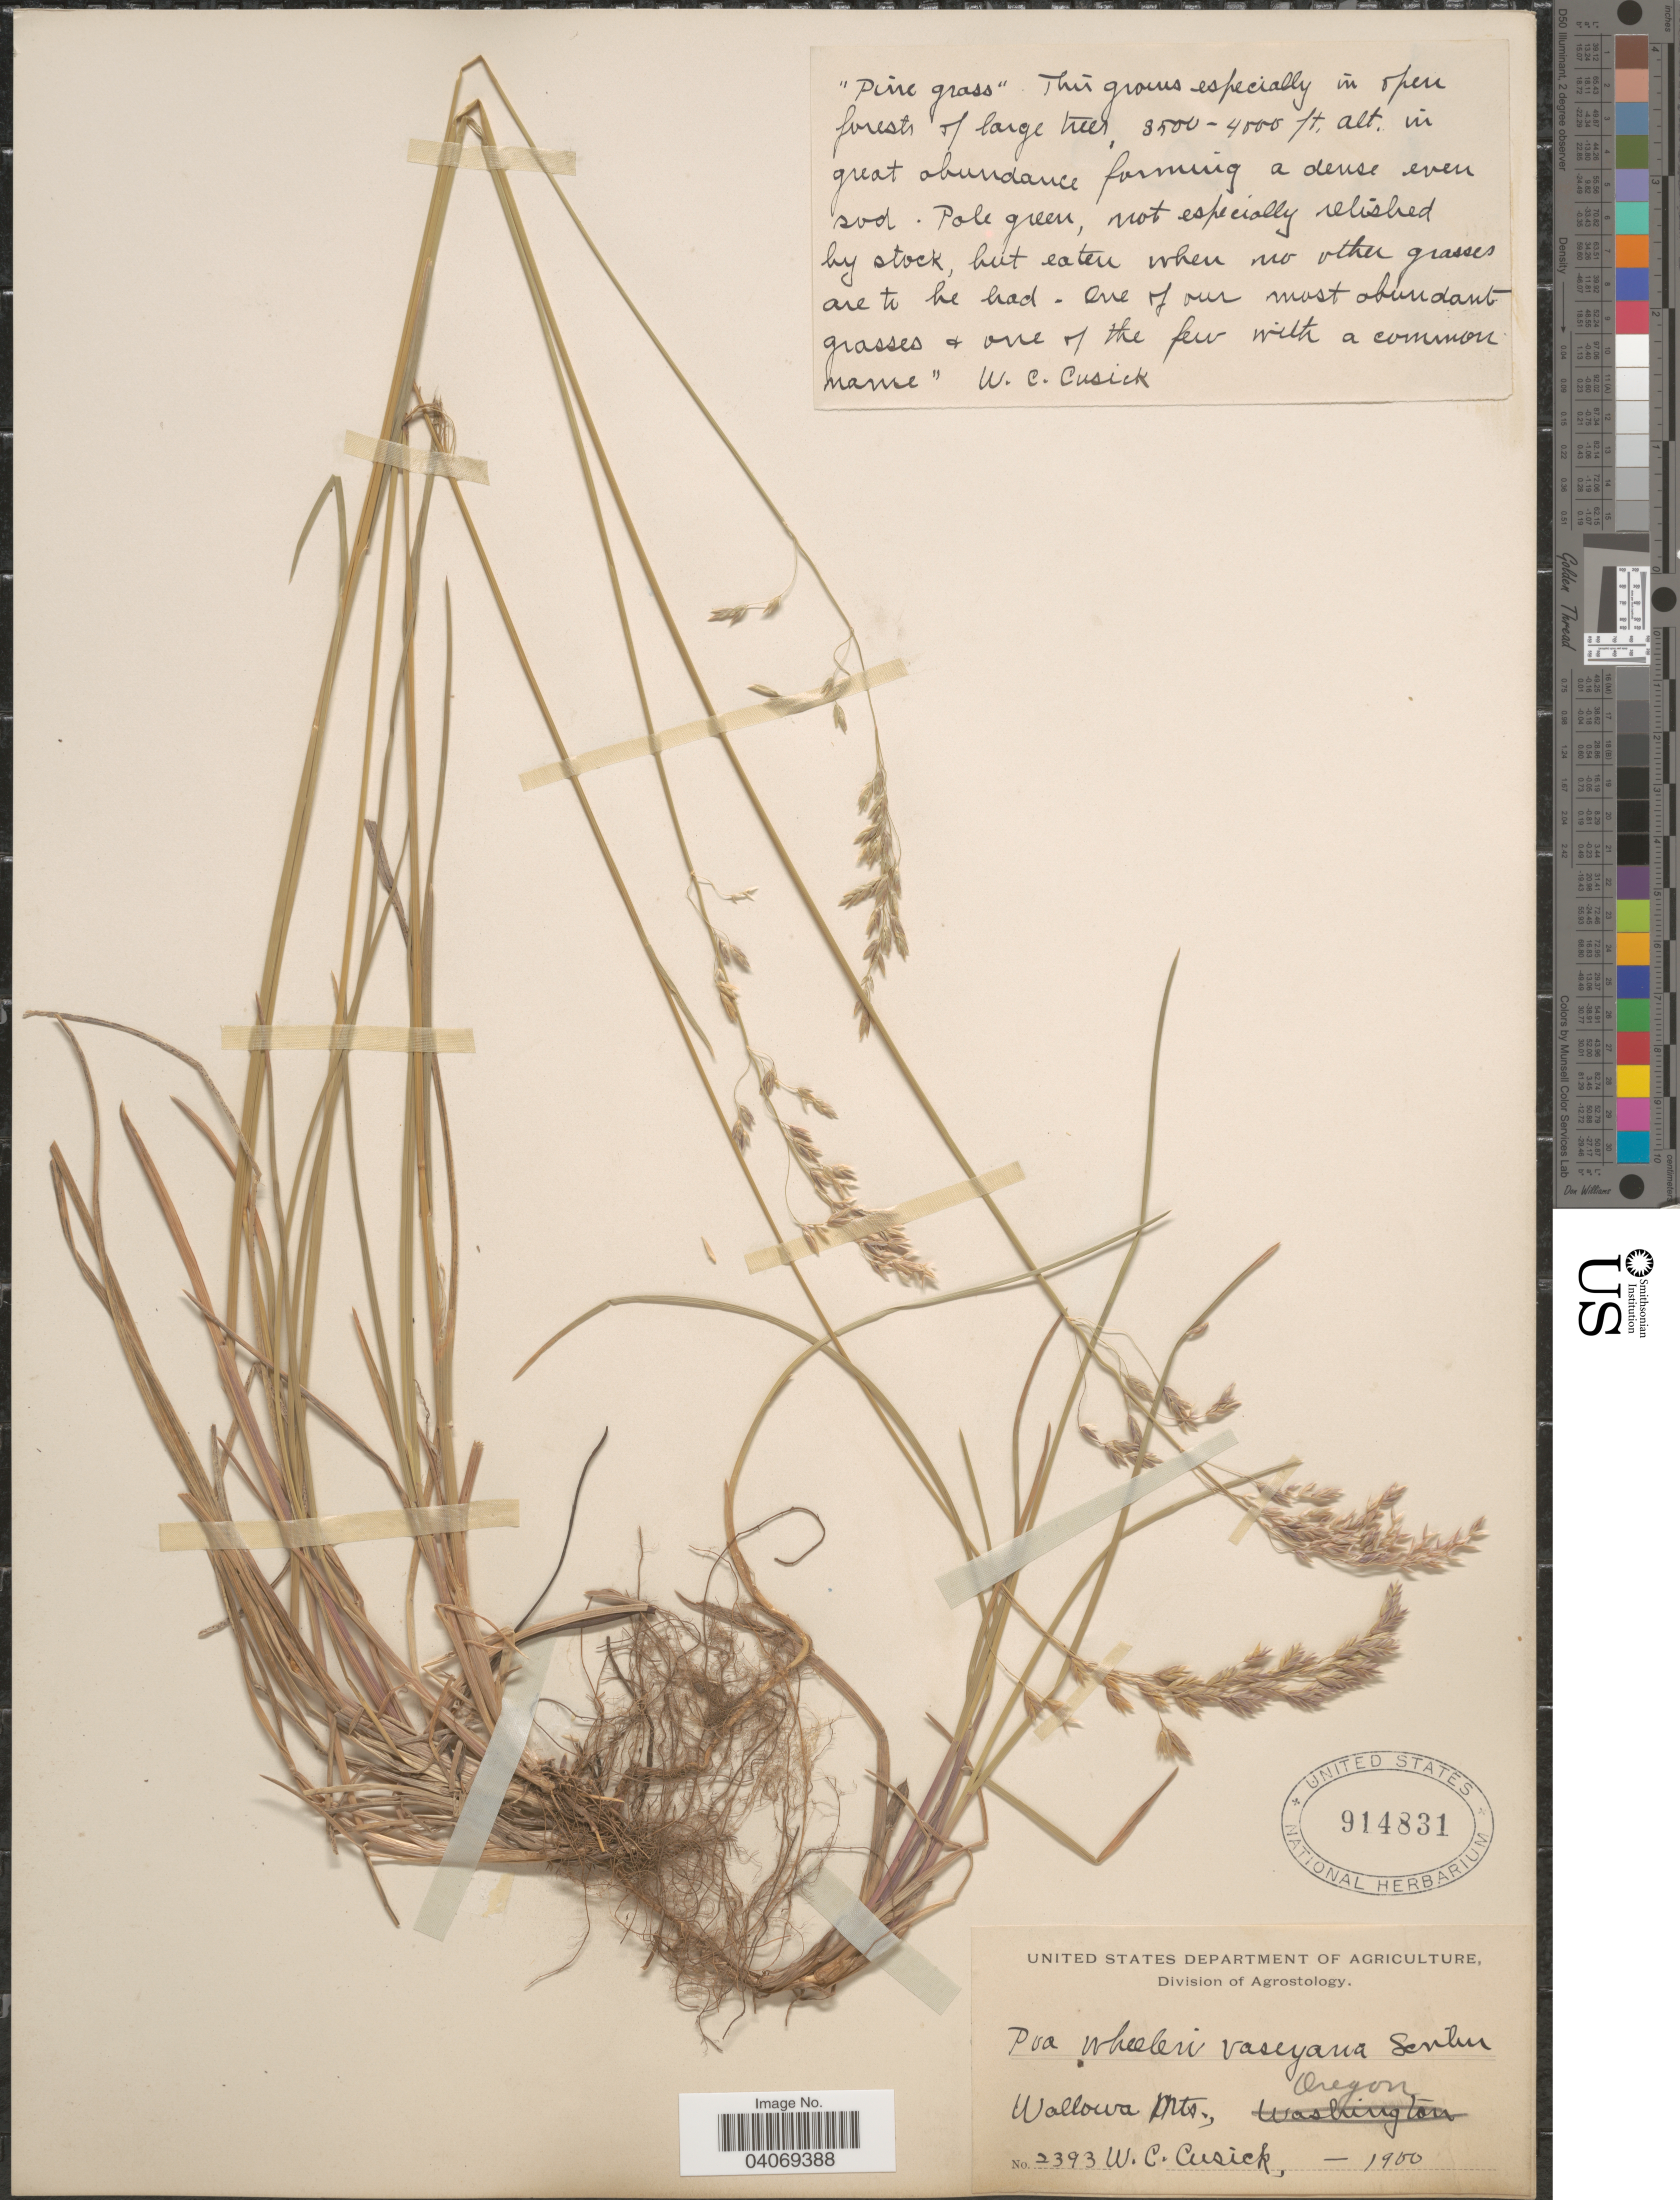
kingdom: Plantae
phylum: Tracheophyta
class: Liliopsida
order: Poales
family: Poaceae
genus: Poa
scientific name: Poa wheeleri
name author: Vasey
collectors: W. C. Cusick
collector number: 2393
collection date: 1900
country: United States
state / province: Oregon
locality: Wallowa Mts.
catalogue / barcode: US 914831